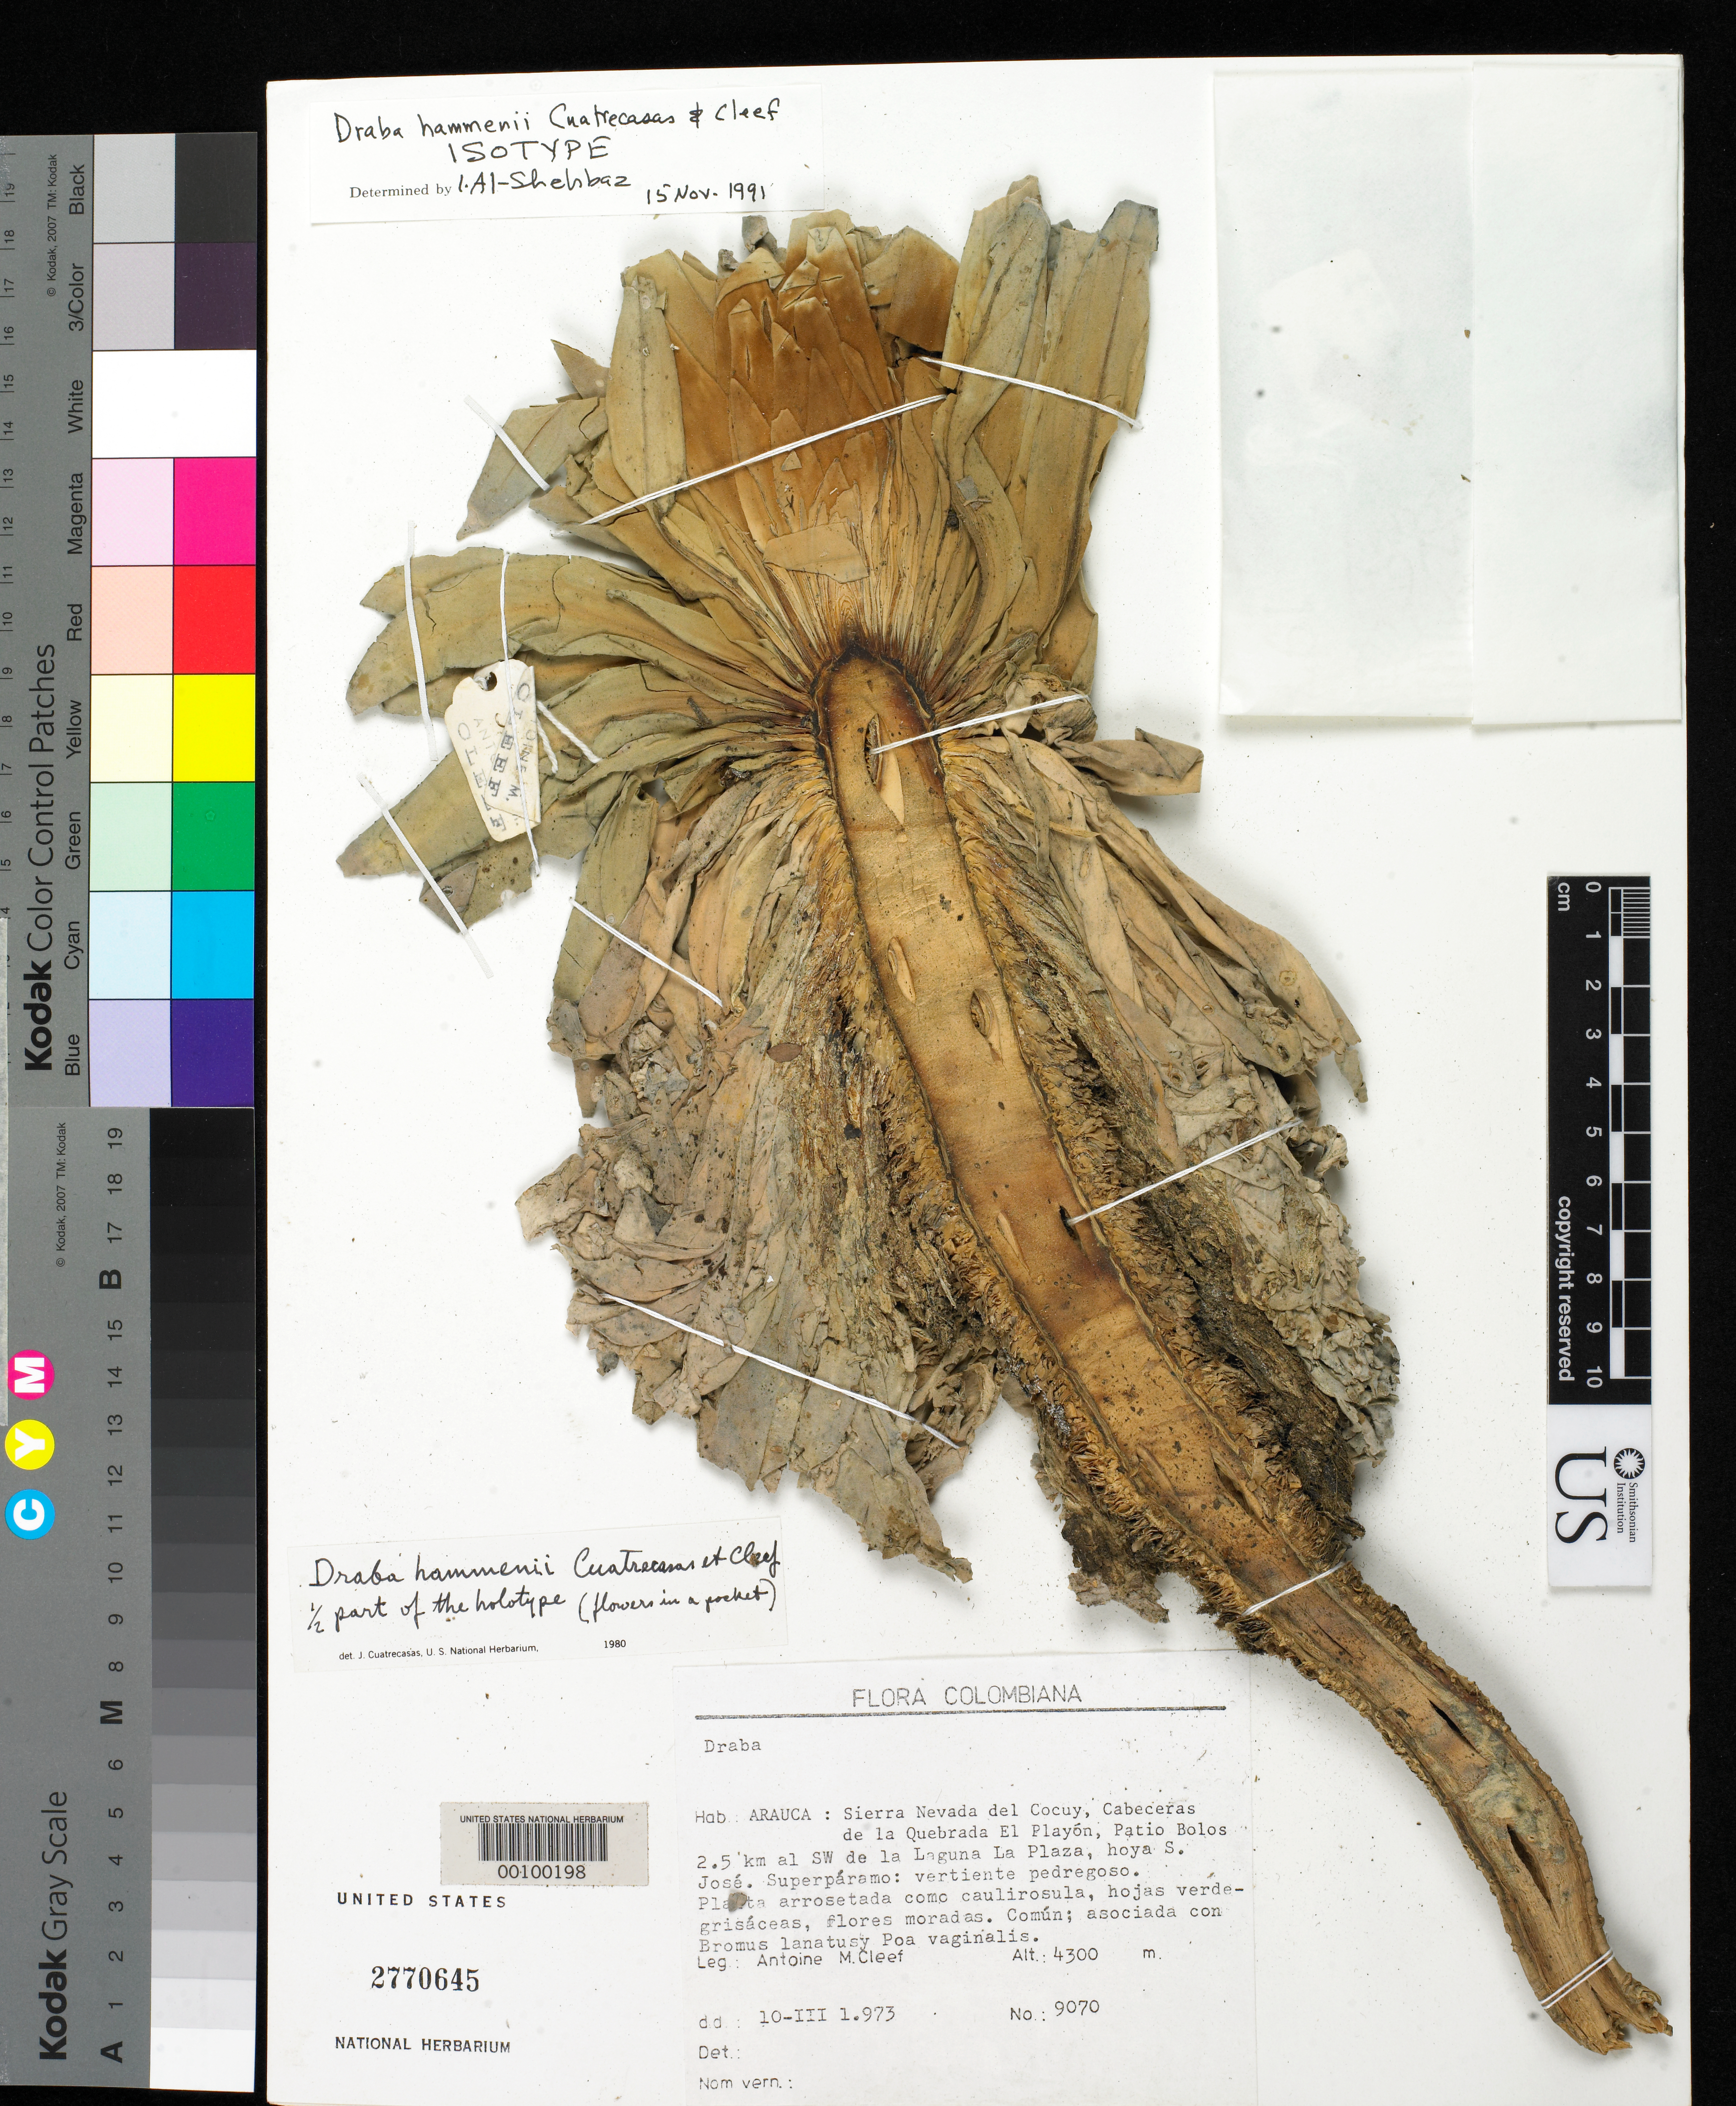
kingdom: Plantae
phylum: Tracheophyta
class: Magnoliopsida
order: Brassicales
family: Brassicaceae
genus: Draba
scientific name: Draba hammenii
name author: Cuatrec. & Cleef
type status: Isotype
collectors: A. M. Cleef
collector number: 9070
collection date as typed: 10 Mar 1973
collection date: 1973-03-10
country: Colombia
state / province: Arauca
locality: Sierra Nevada del Cocuy, Cabecera de La Quebrada El Playon.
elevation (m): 4300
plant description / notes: As annotated by Cuatrecasas (1980), "1/2 part of the holotype (flowers in a pocket)"; apparently refers to material removed from holotype at COL.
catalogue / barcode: US 2770645